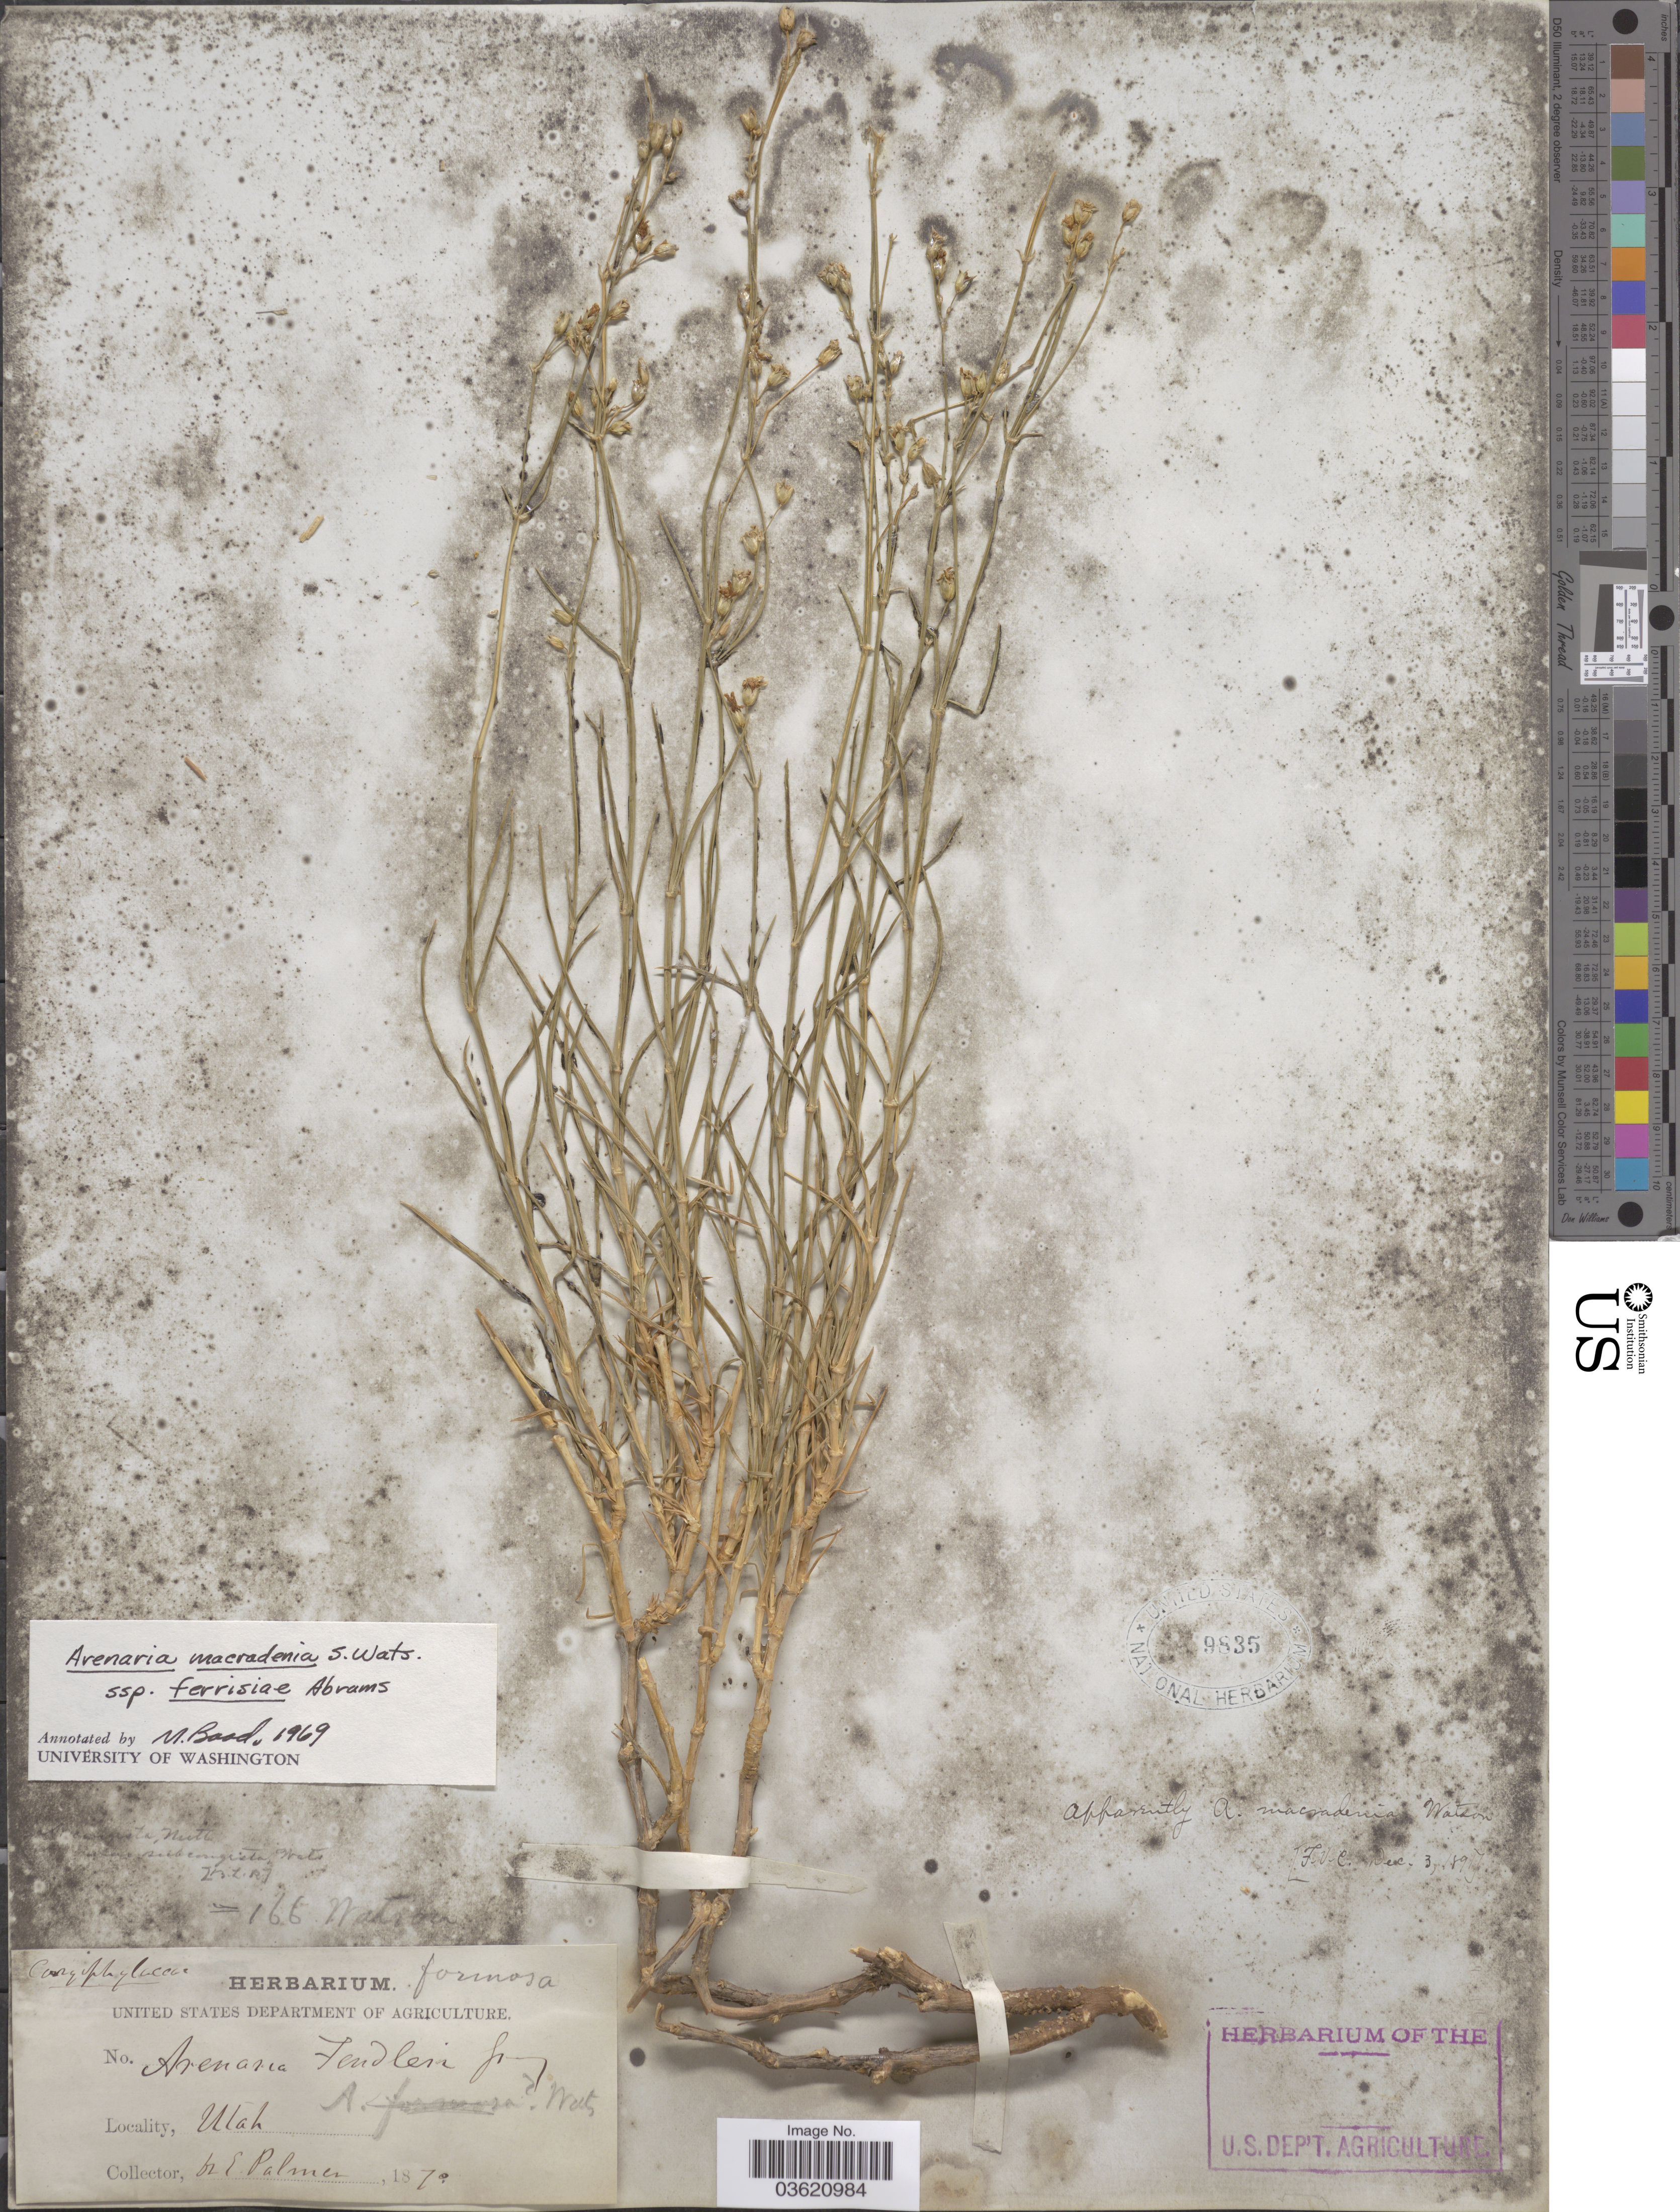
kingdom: Plantae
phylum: Tracheophyta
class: Magnoliopsida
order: Caryophyllales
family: Caryophyllaceae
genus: Eremogone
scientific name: Eremogone ferrisiae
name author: (Abrams) R.L. Hartm. & Rabeler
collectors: E. Palmer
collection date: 1870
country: United States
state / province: Utah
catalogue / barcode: US 9835